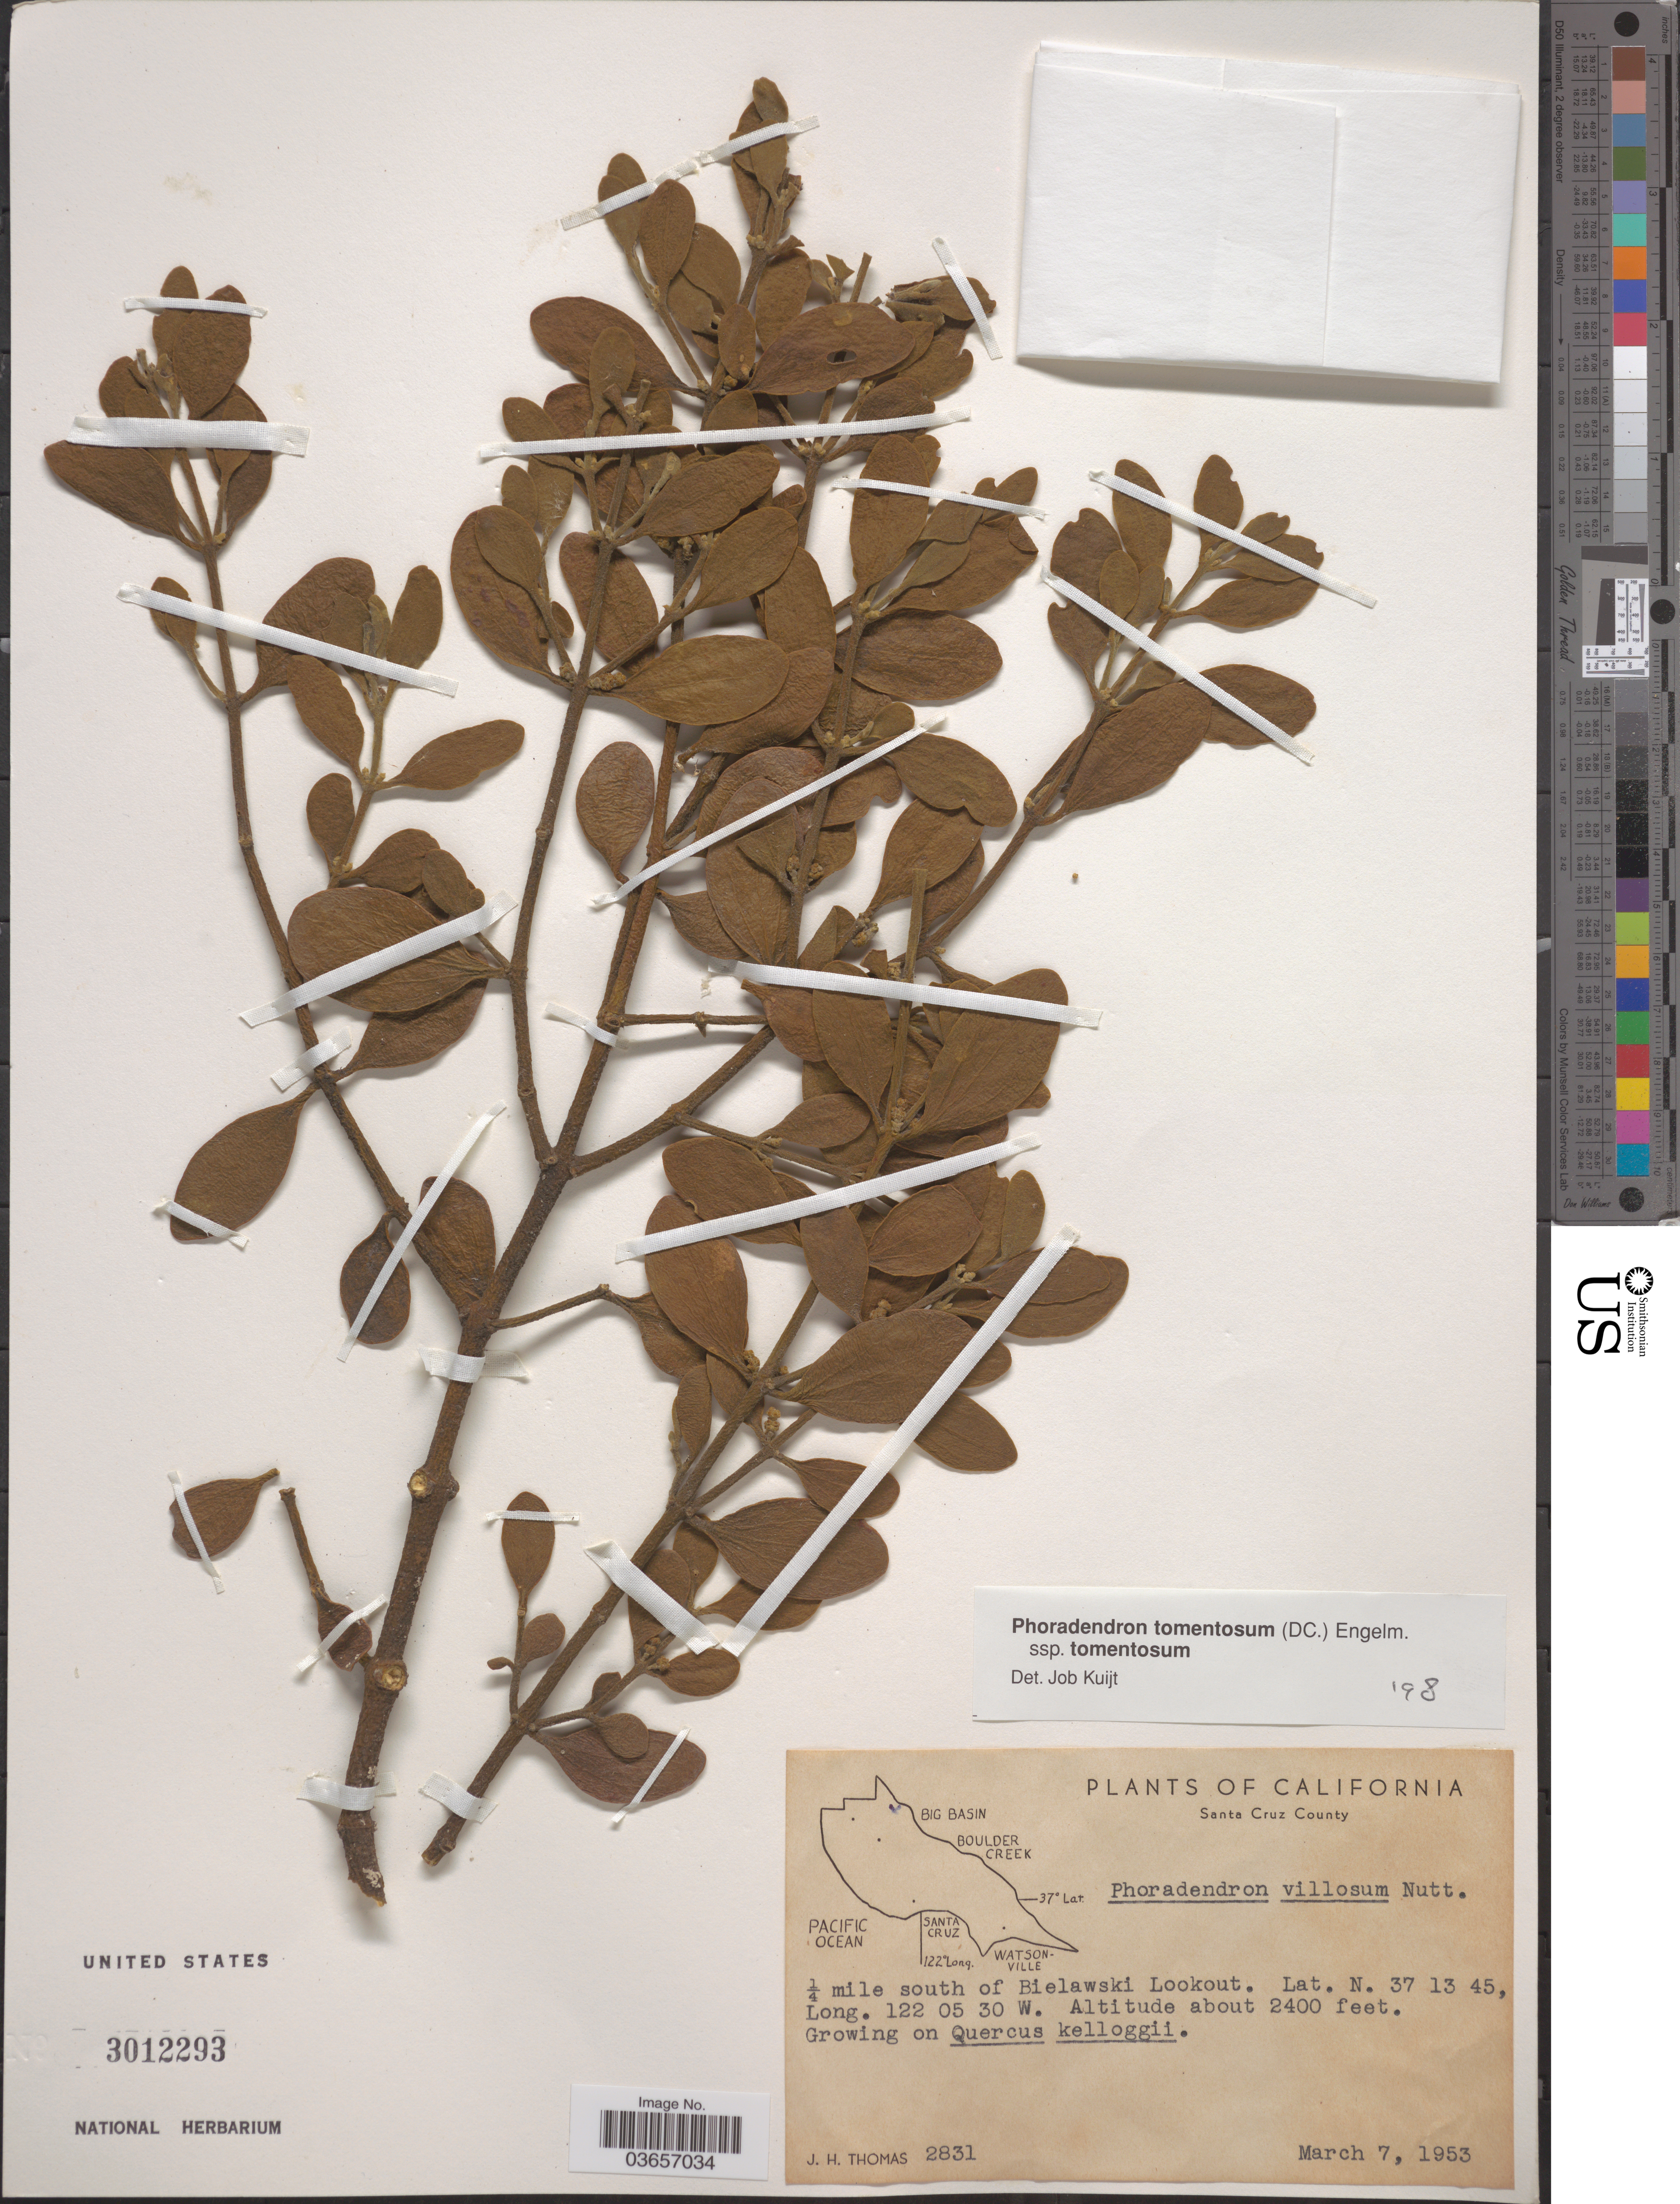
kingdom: Plantae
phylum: Tracheophyta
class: Magnoliopsida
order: Santalales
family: Viscaceae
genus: Phoradendron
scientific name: Phoradendron tomentosum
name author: DC.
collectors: J. H. Thomas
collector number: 2831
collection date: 1953-03-07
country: United States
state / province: California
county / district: Santa Cruz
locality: Santa Cruz County. ¼ mile south of Bielawaski Lookout.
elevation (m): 732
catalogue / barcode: US 3012293